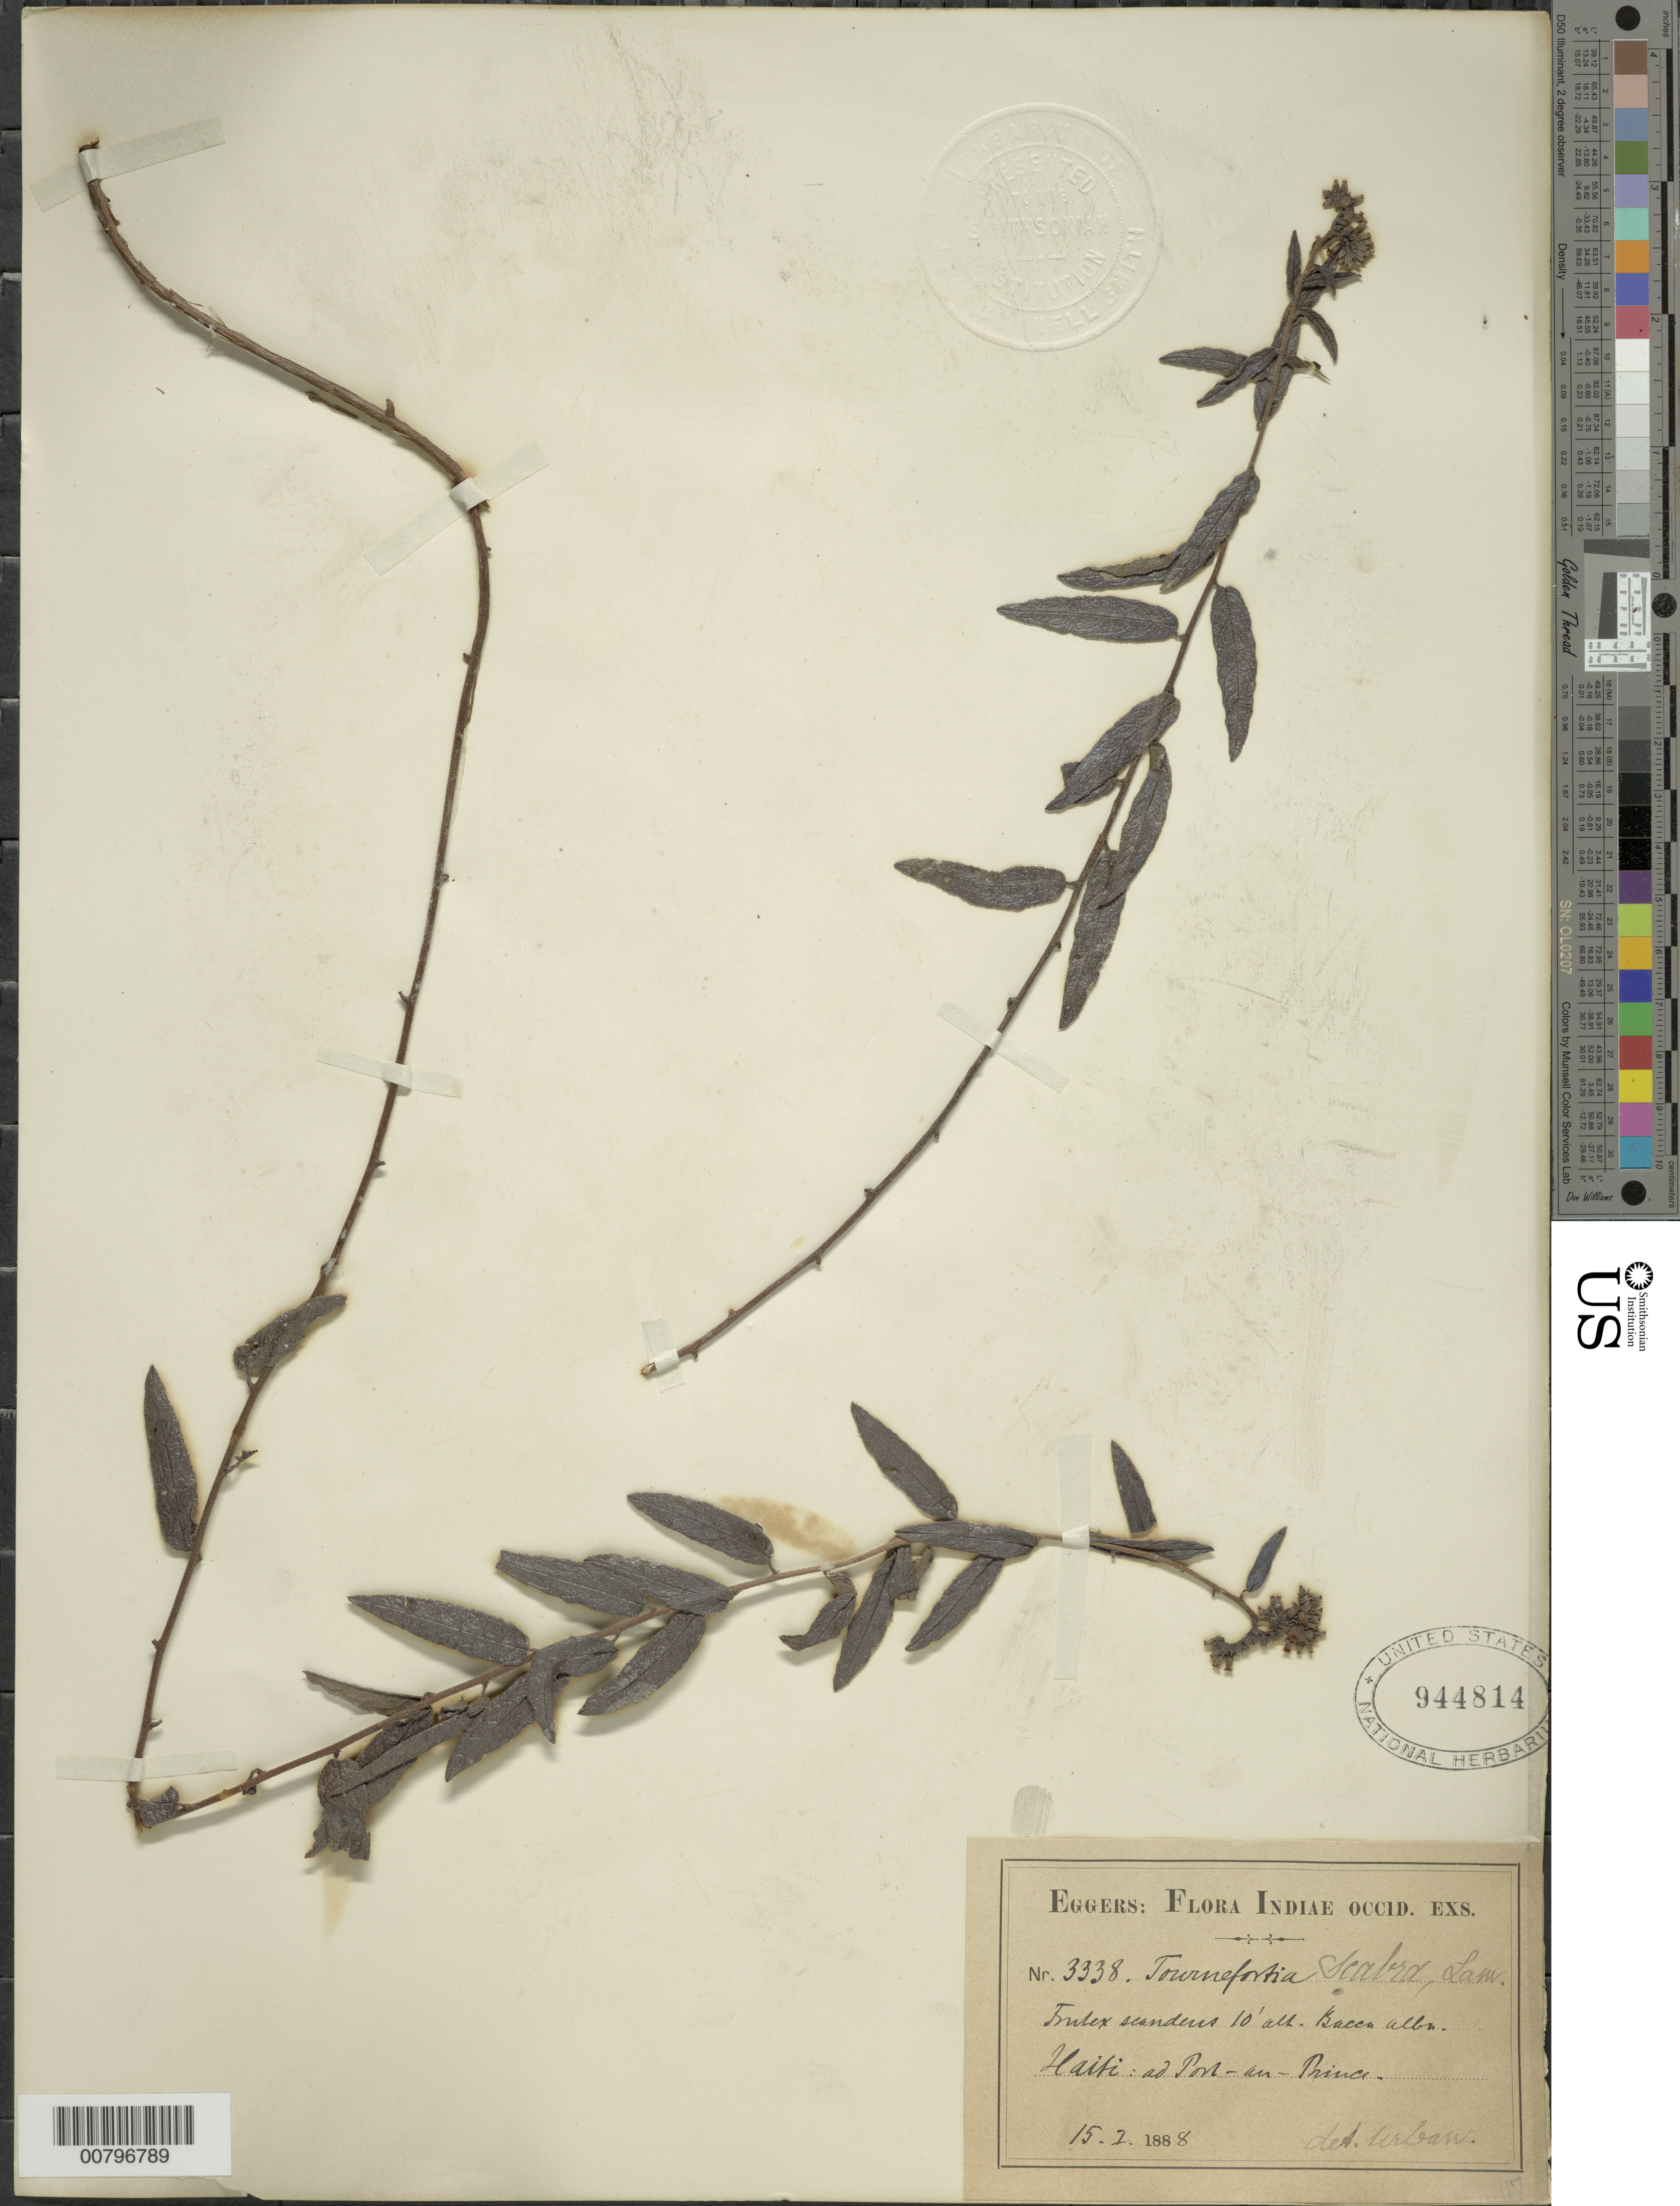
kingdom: Plantae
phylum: Tracheophyta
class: Magnoliopsida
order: Boraginales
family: Heliotropiaceae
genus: Tournefortia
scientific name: Tournefortia scabra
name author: Lam.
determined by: Urban, Ignatz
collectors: H. F. A. von Eggers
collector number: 3338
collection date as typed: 15 Jan 1888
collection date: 1888-01-15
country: Haiti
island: Hispaniola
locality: At Port-au-Prince.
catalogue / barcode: US 944814